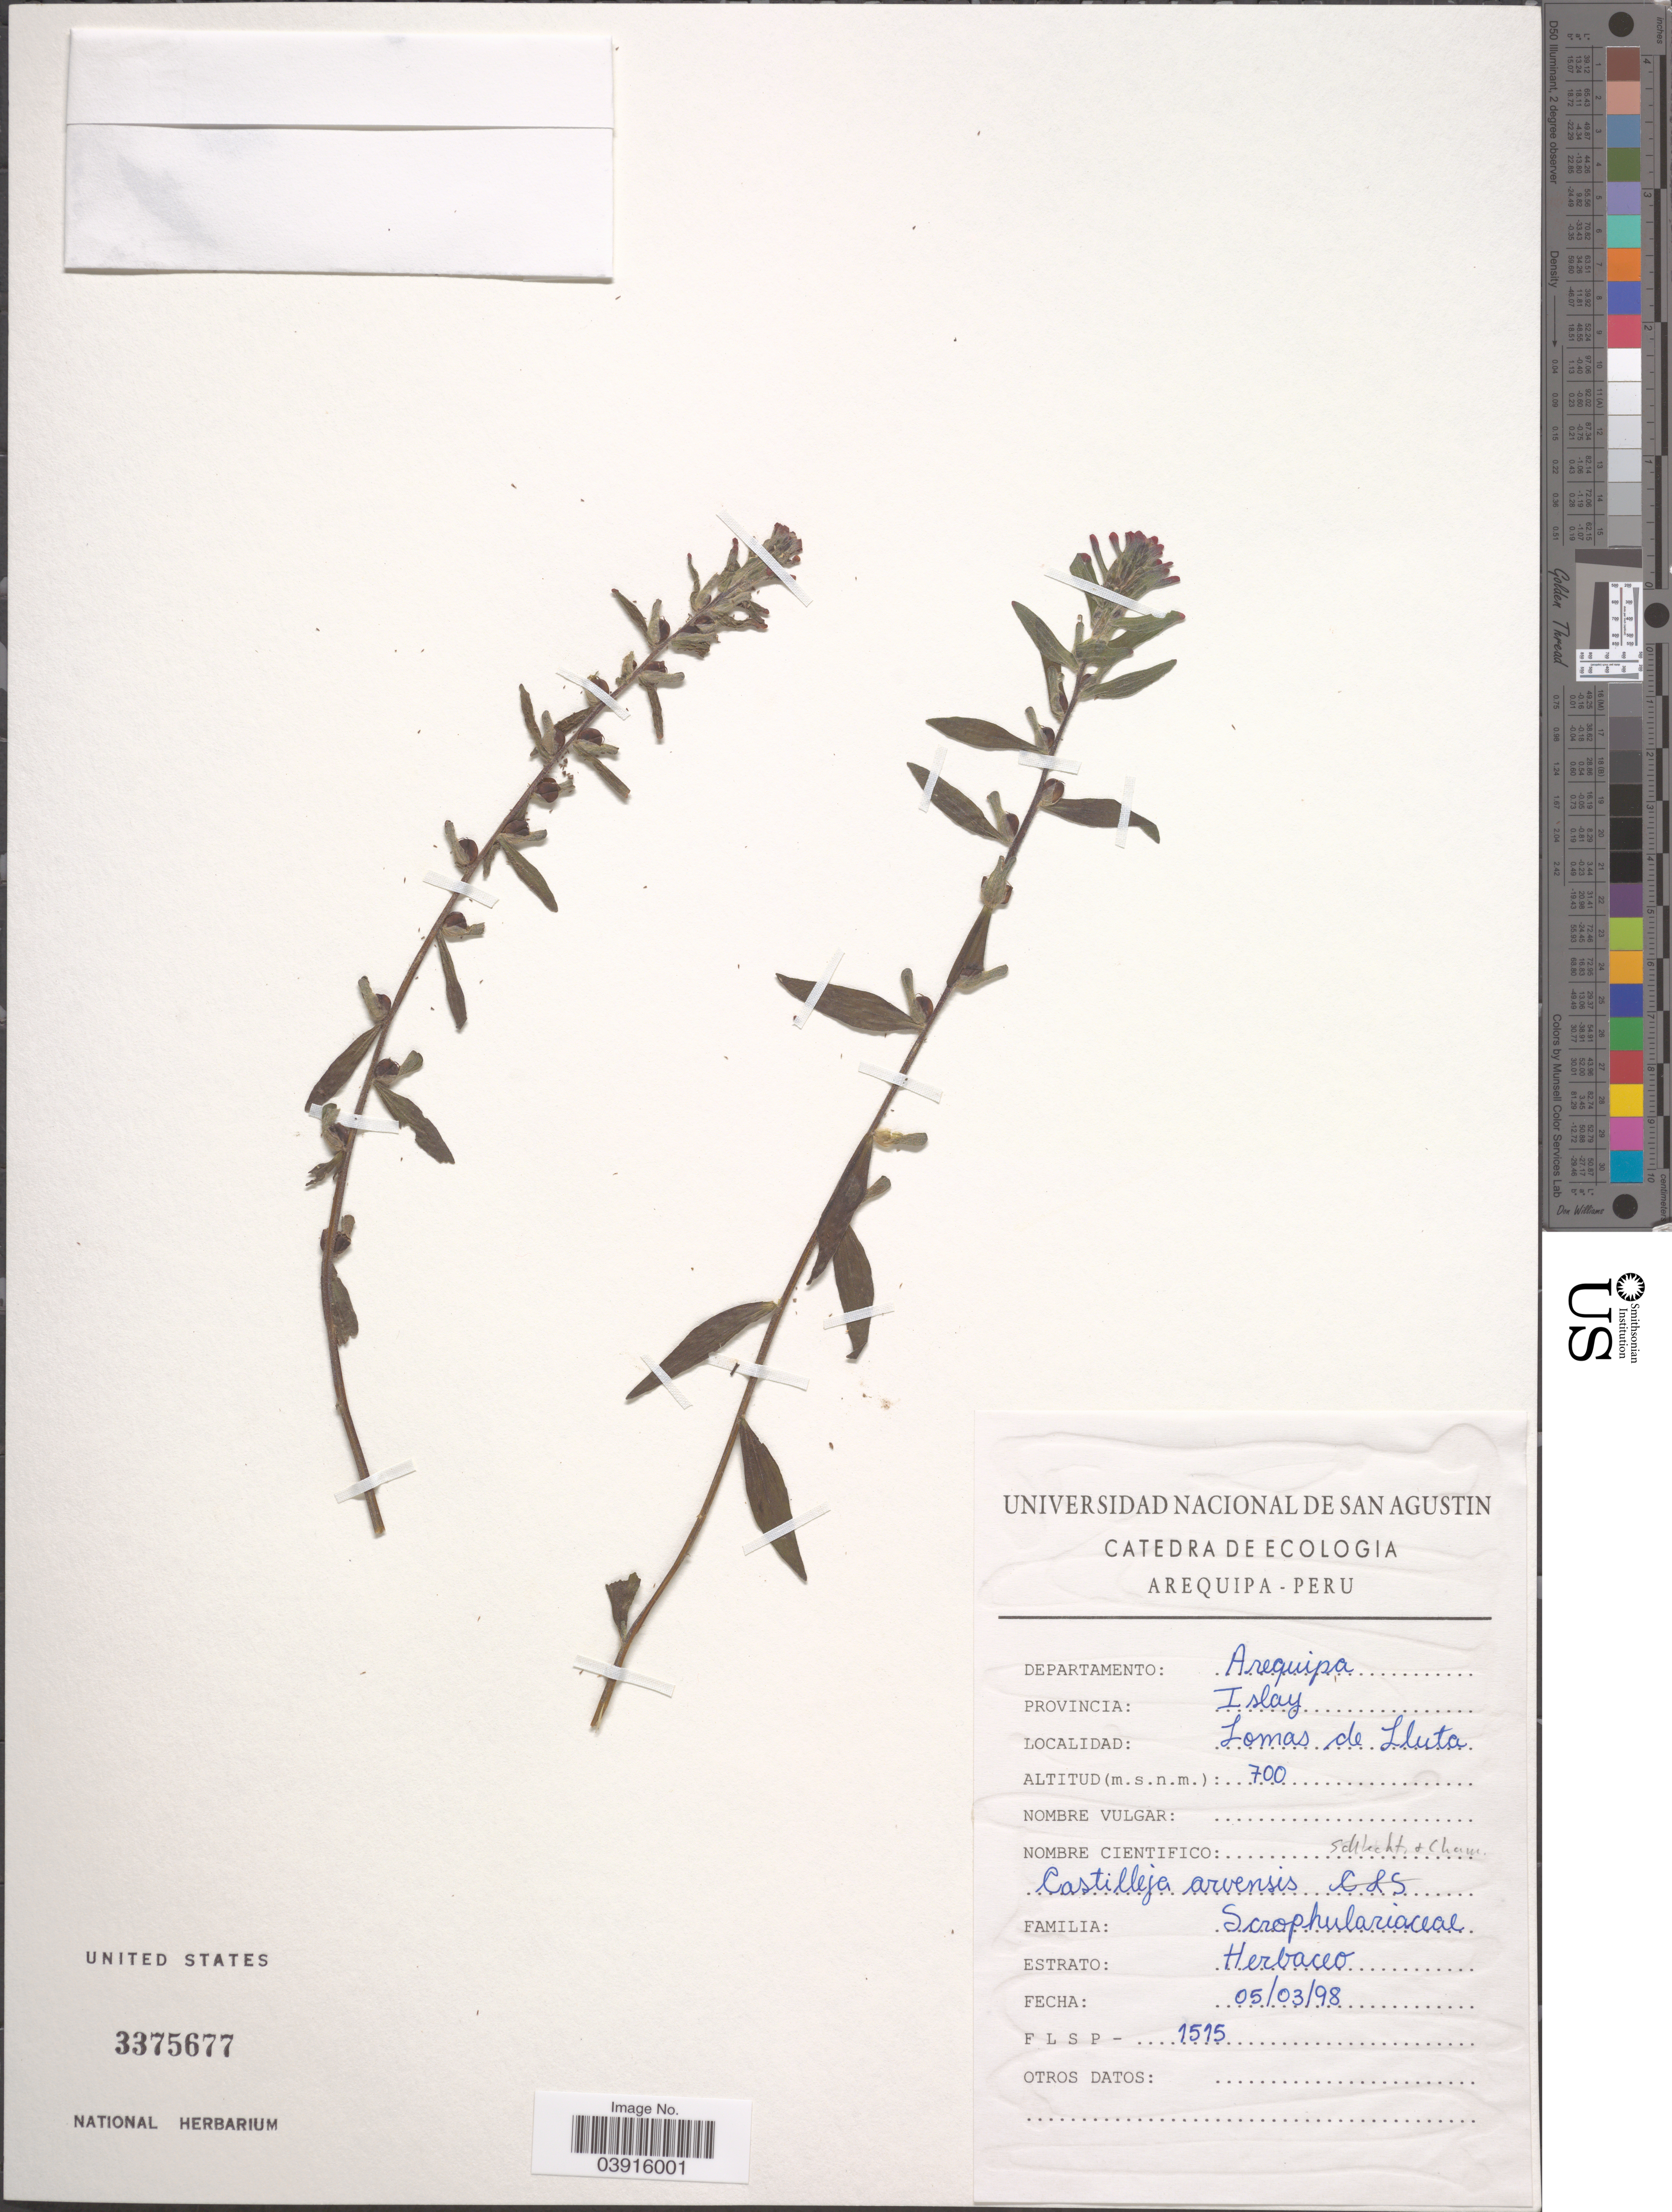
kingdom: Plantae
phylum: Tracheophyta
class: Magnoliopsida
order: Lamiales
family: Orobanchaceae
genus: Castilleja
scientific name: Castilleja arvensis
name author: Schltdl. & Cham.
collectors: F. L. S. P.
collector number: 1515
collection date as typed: Transcribed d/m/y: 5/3/98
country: Peru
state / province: Arequipa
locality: Departamento: Arequipa. Provincia: Islay. Lomas de Lluta.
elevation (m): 700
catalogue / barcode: US 3375677